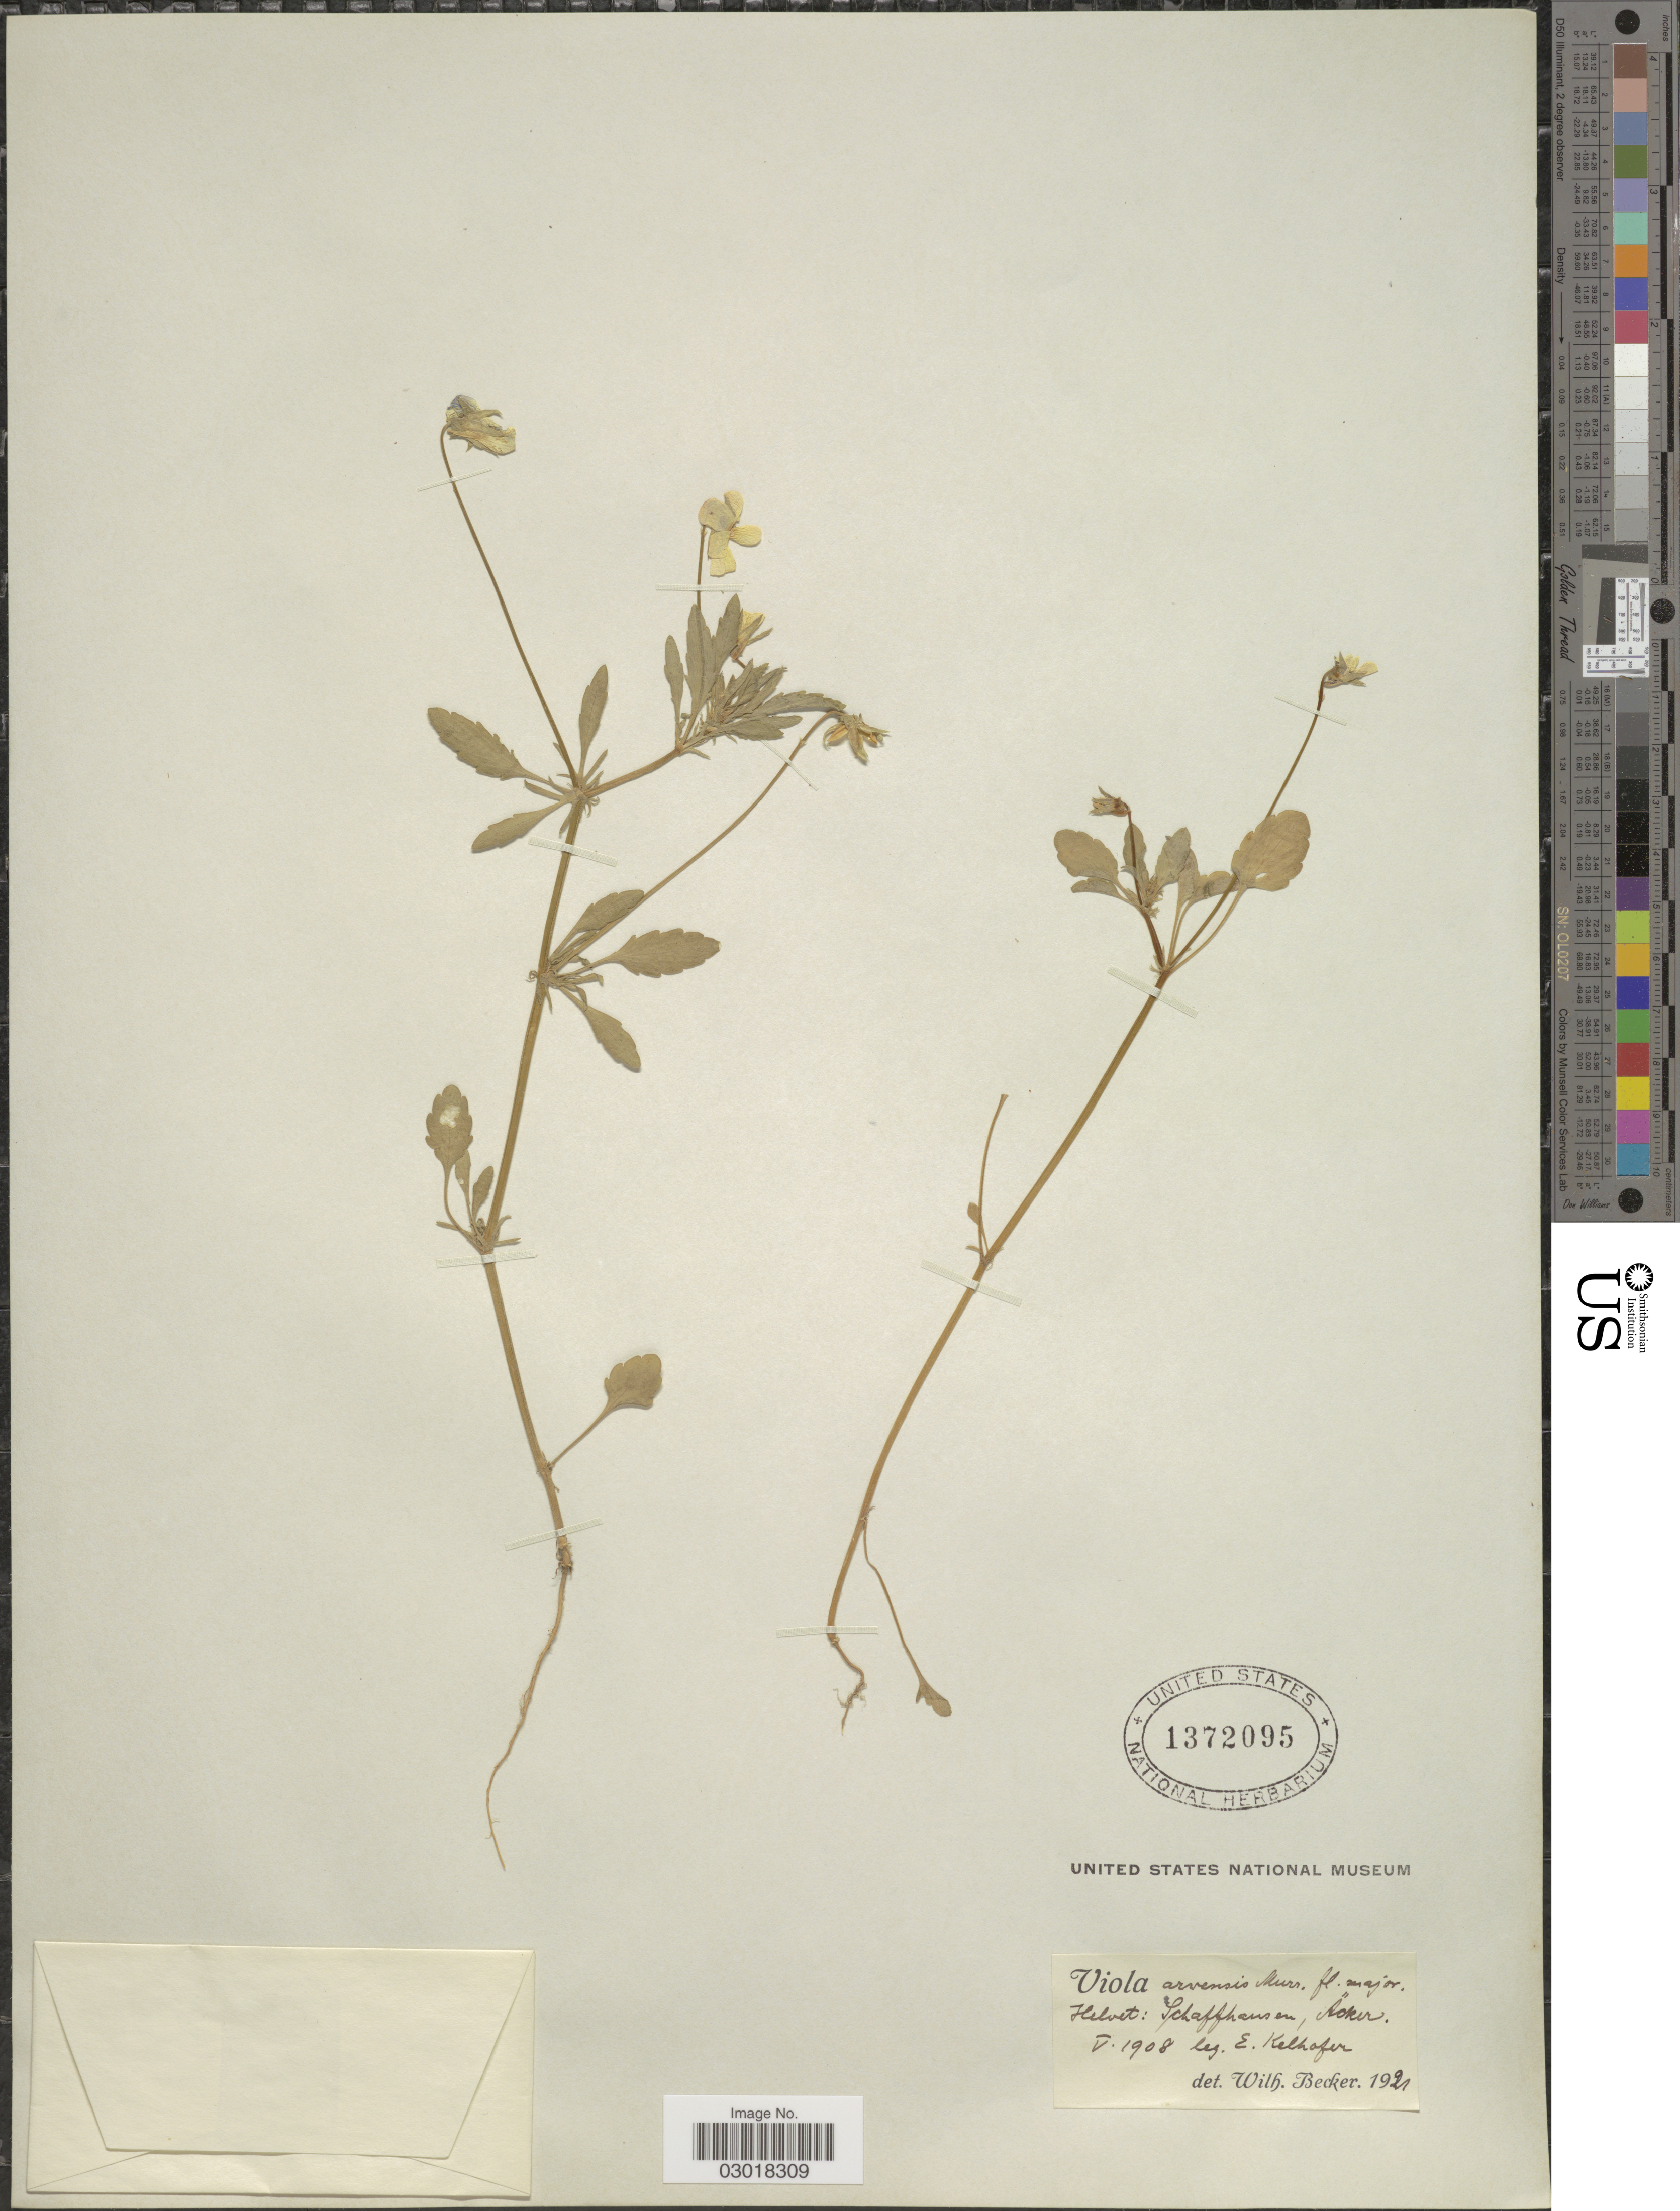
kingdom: Plantae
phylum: Tracheophyta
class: Magnoliopsida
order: Malpighiales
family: Violaceae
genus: Viola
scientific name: Viola arvensis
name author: Murray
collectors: E. Kelhofer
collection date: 1908-05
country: Switzerland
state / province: Schaffhausen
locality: Helvet: Schaffhansen, Äcker.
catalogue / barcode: US 1372095